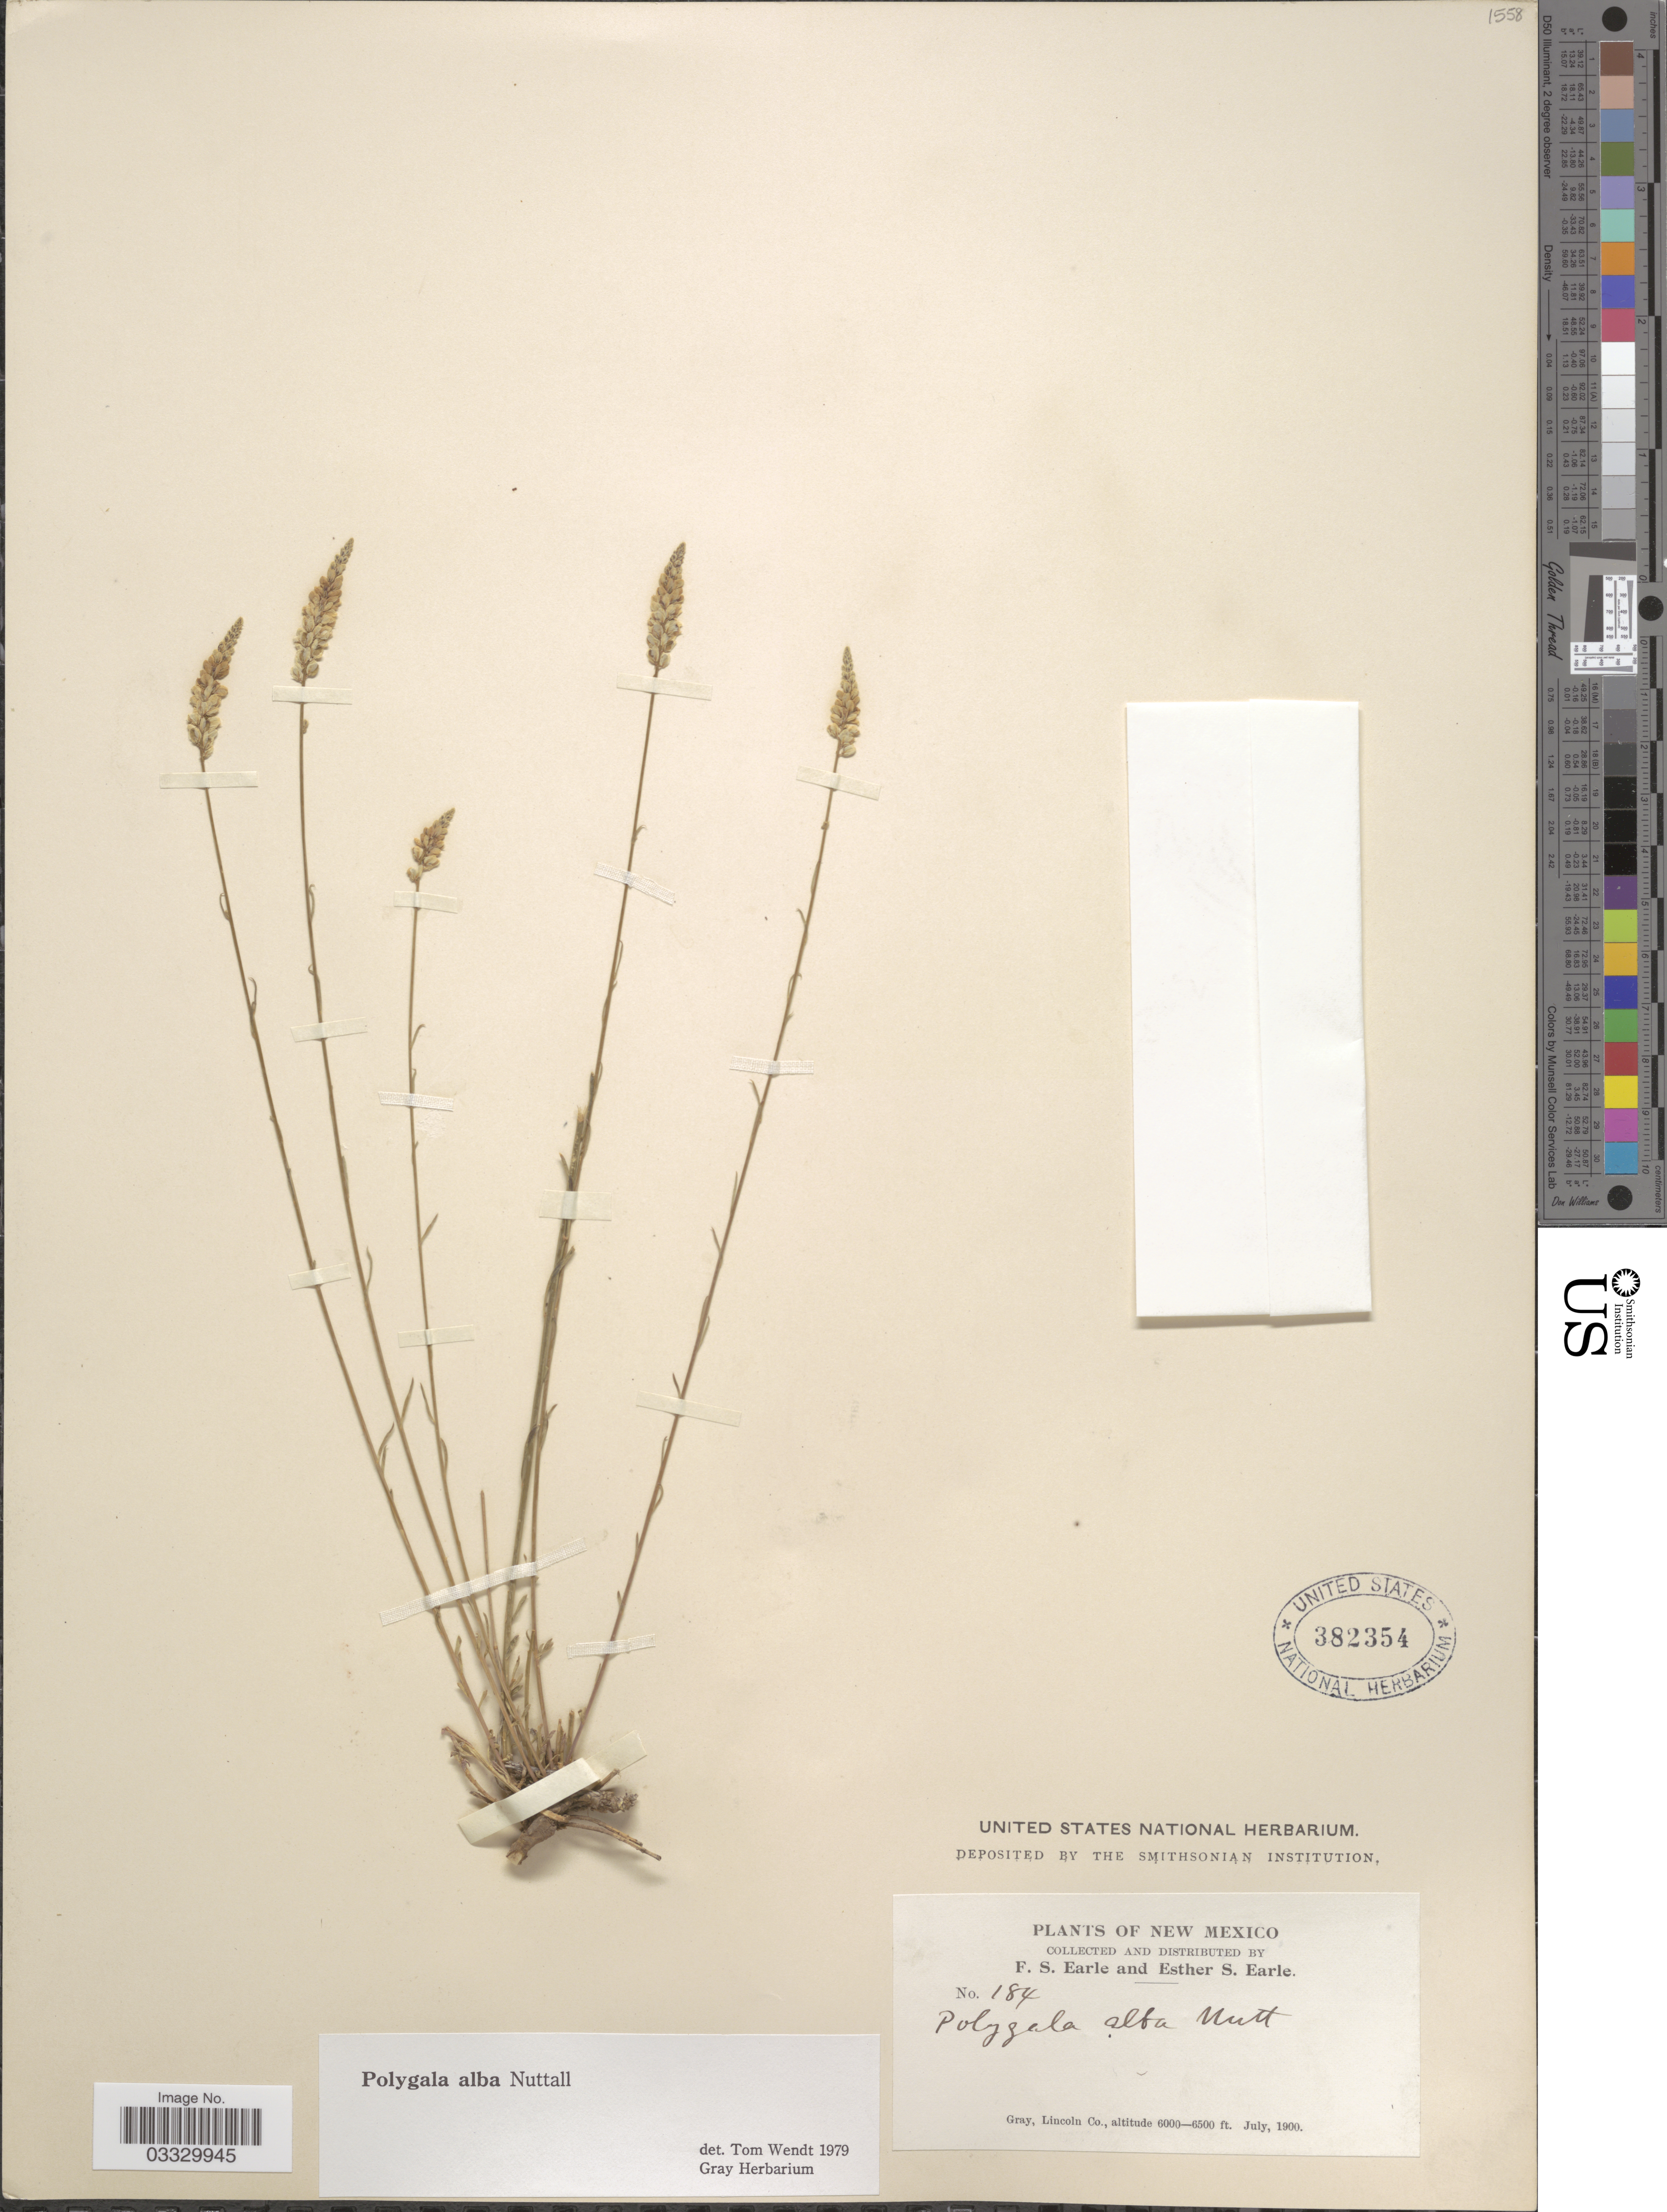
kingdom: Plantae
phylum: Tracheophyta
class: Magnoliopsida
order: Fabales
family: Polygalaceae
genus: Polygala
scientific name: Polygala alba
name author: Nutt.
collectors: F. S. Earle & E. S. Earle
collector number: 184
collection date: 1900-07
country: United States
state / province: New Mexico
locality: Gray, Lincoln Co.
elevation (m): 1829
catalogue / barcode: US 382354